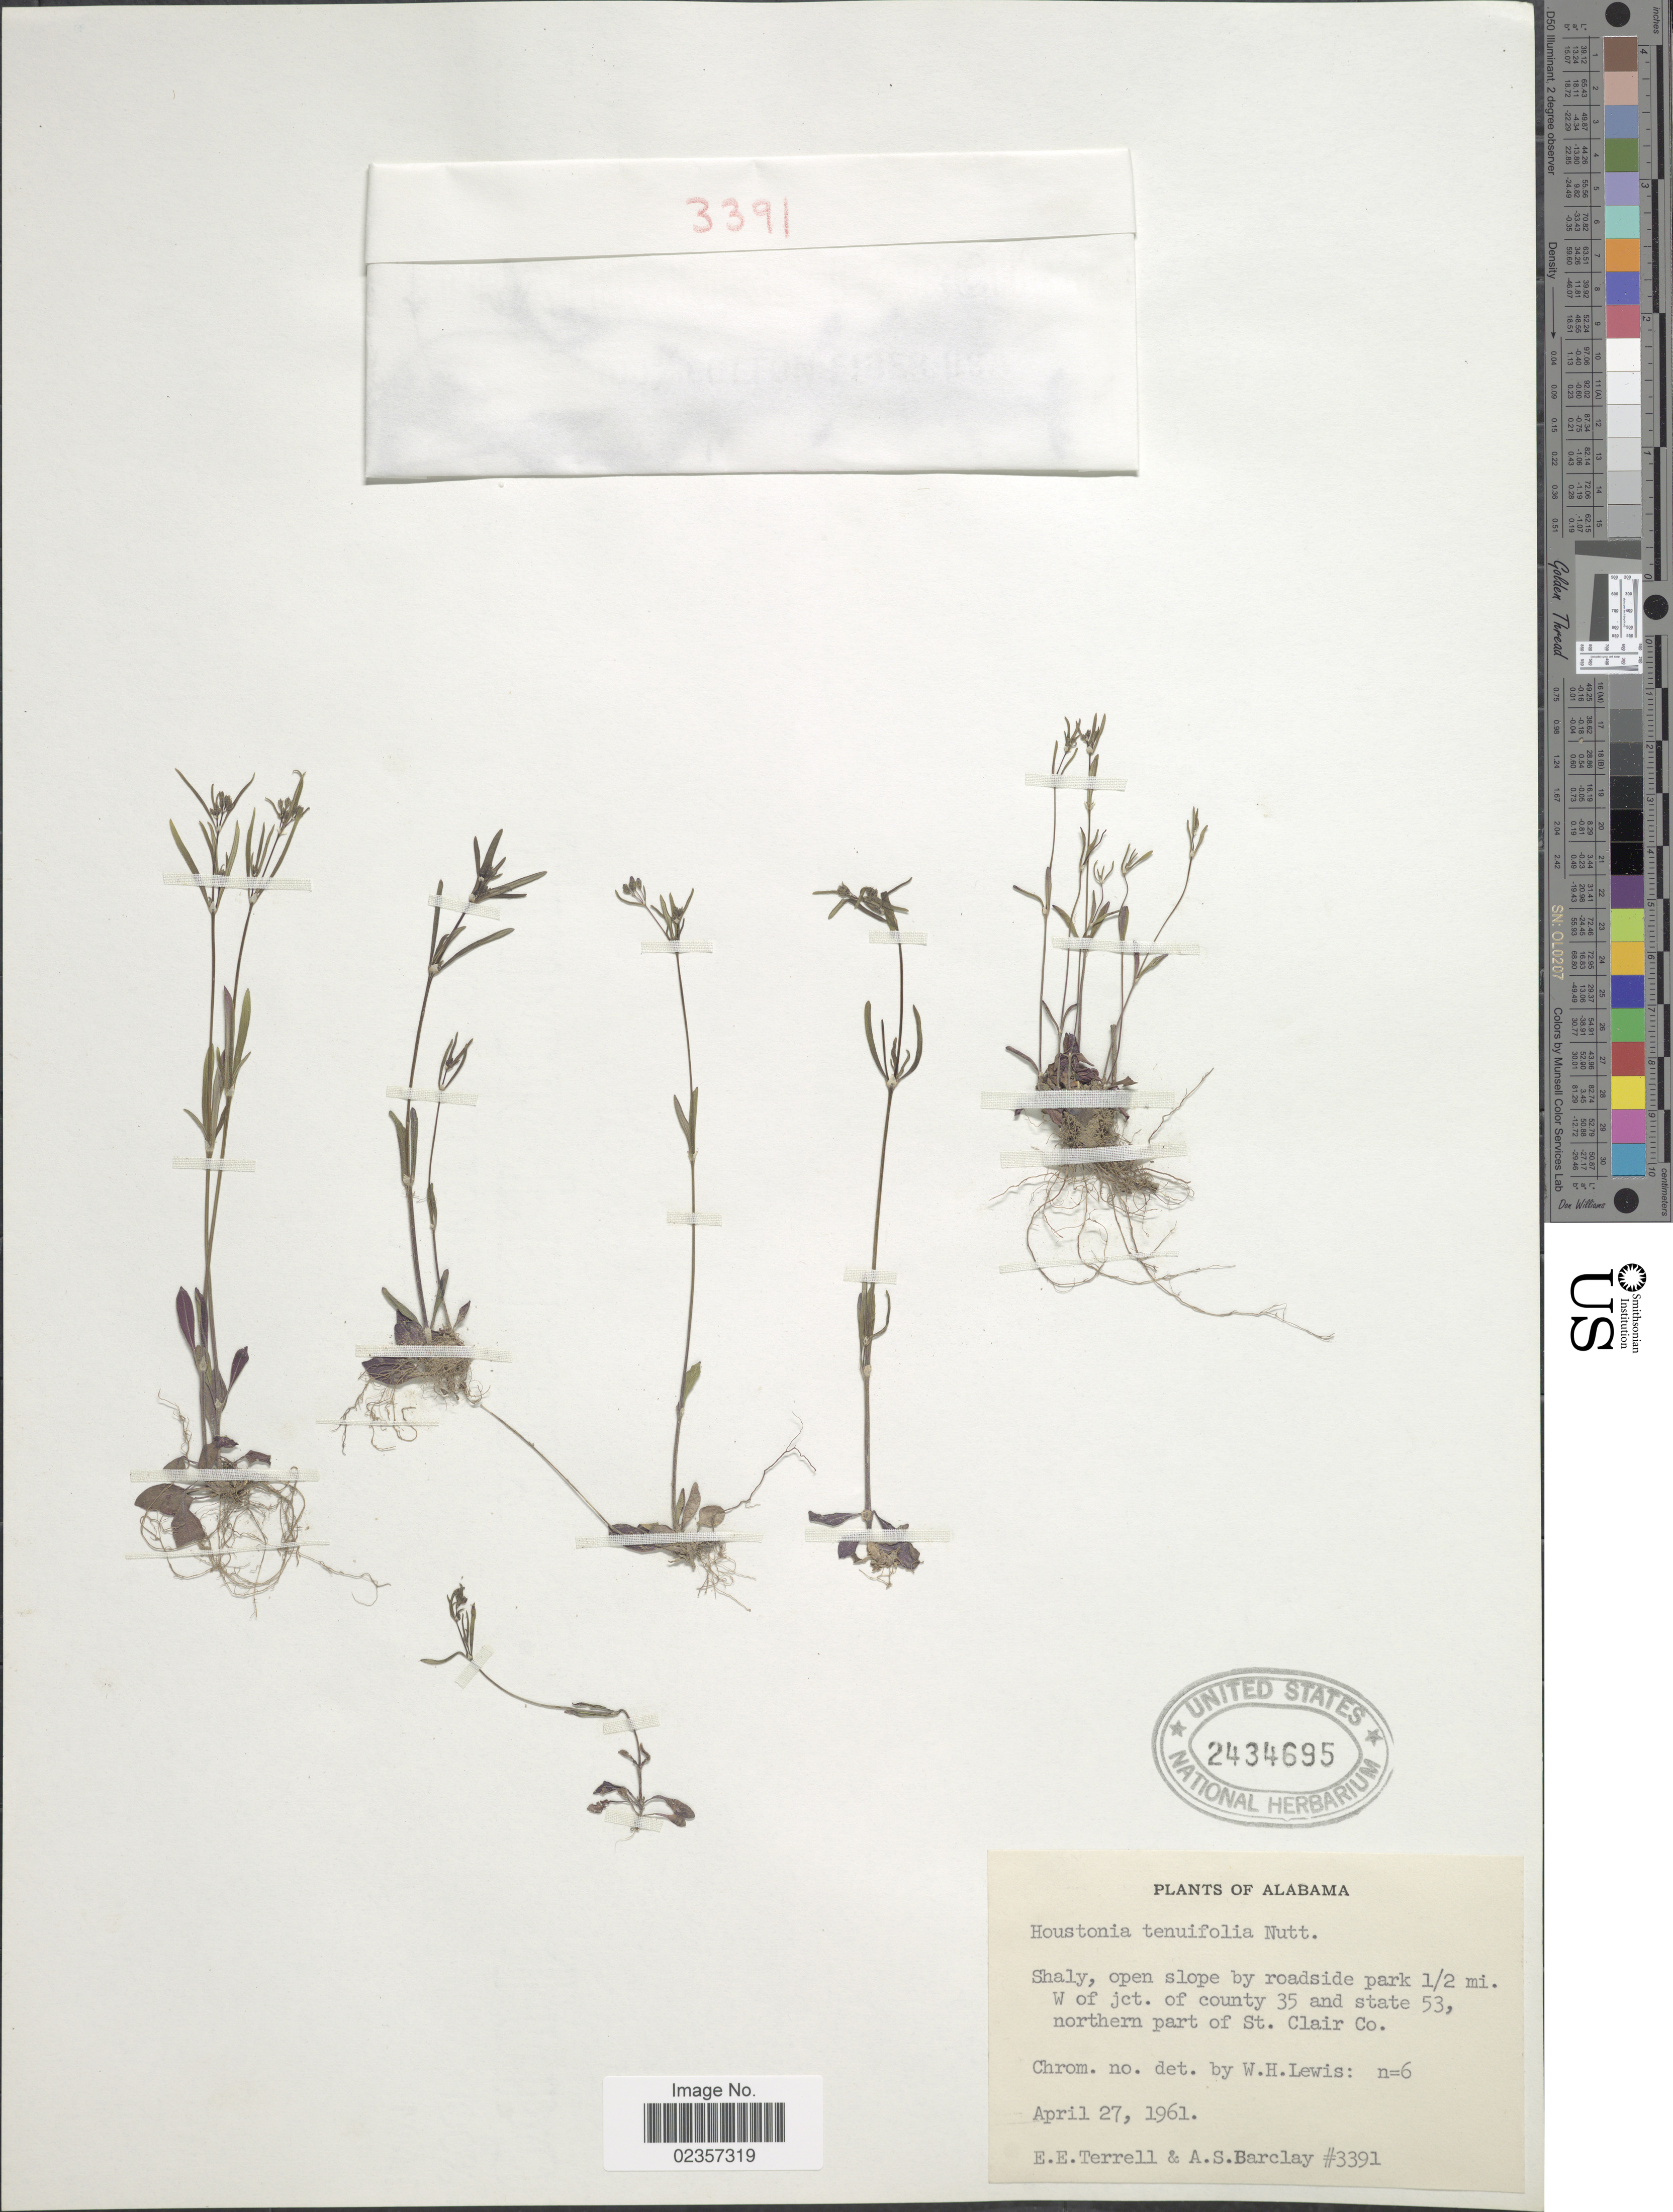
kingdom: Plantae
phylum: Tracheophyta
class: Magnoliopsida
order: Gentianales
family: Rubiaceae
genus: Houstonia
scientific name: Houstonia longifolia var. tenuifolia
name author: (Nutt.) Alph. Wood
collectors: E. E. Terrell & A. S. Barclay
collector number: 3391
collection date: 1961-04-27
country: United States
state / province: Alabama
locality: Shaly, open slope by roadside park ½ mi. W of jct. of county 35 and state 53, northern part of St. Clair Co.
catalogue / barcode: US 2434695